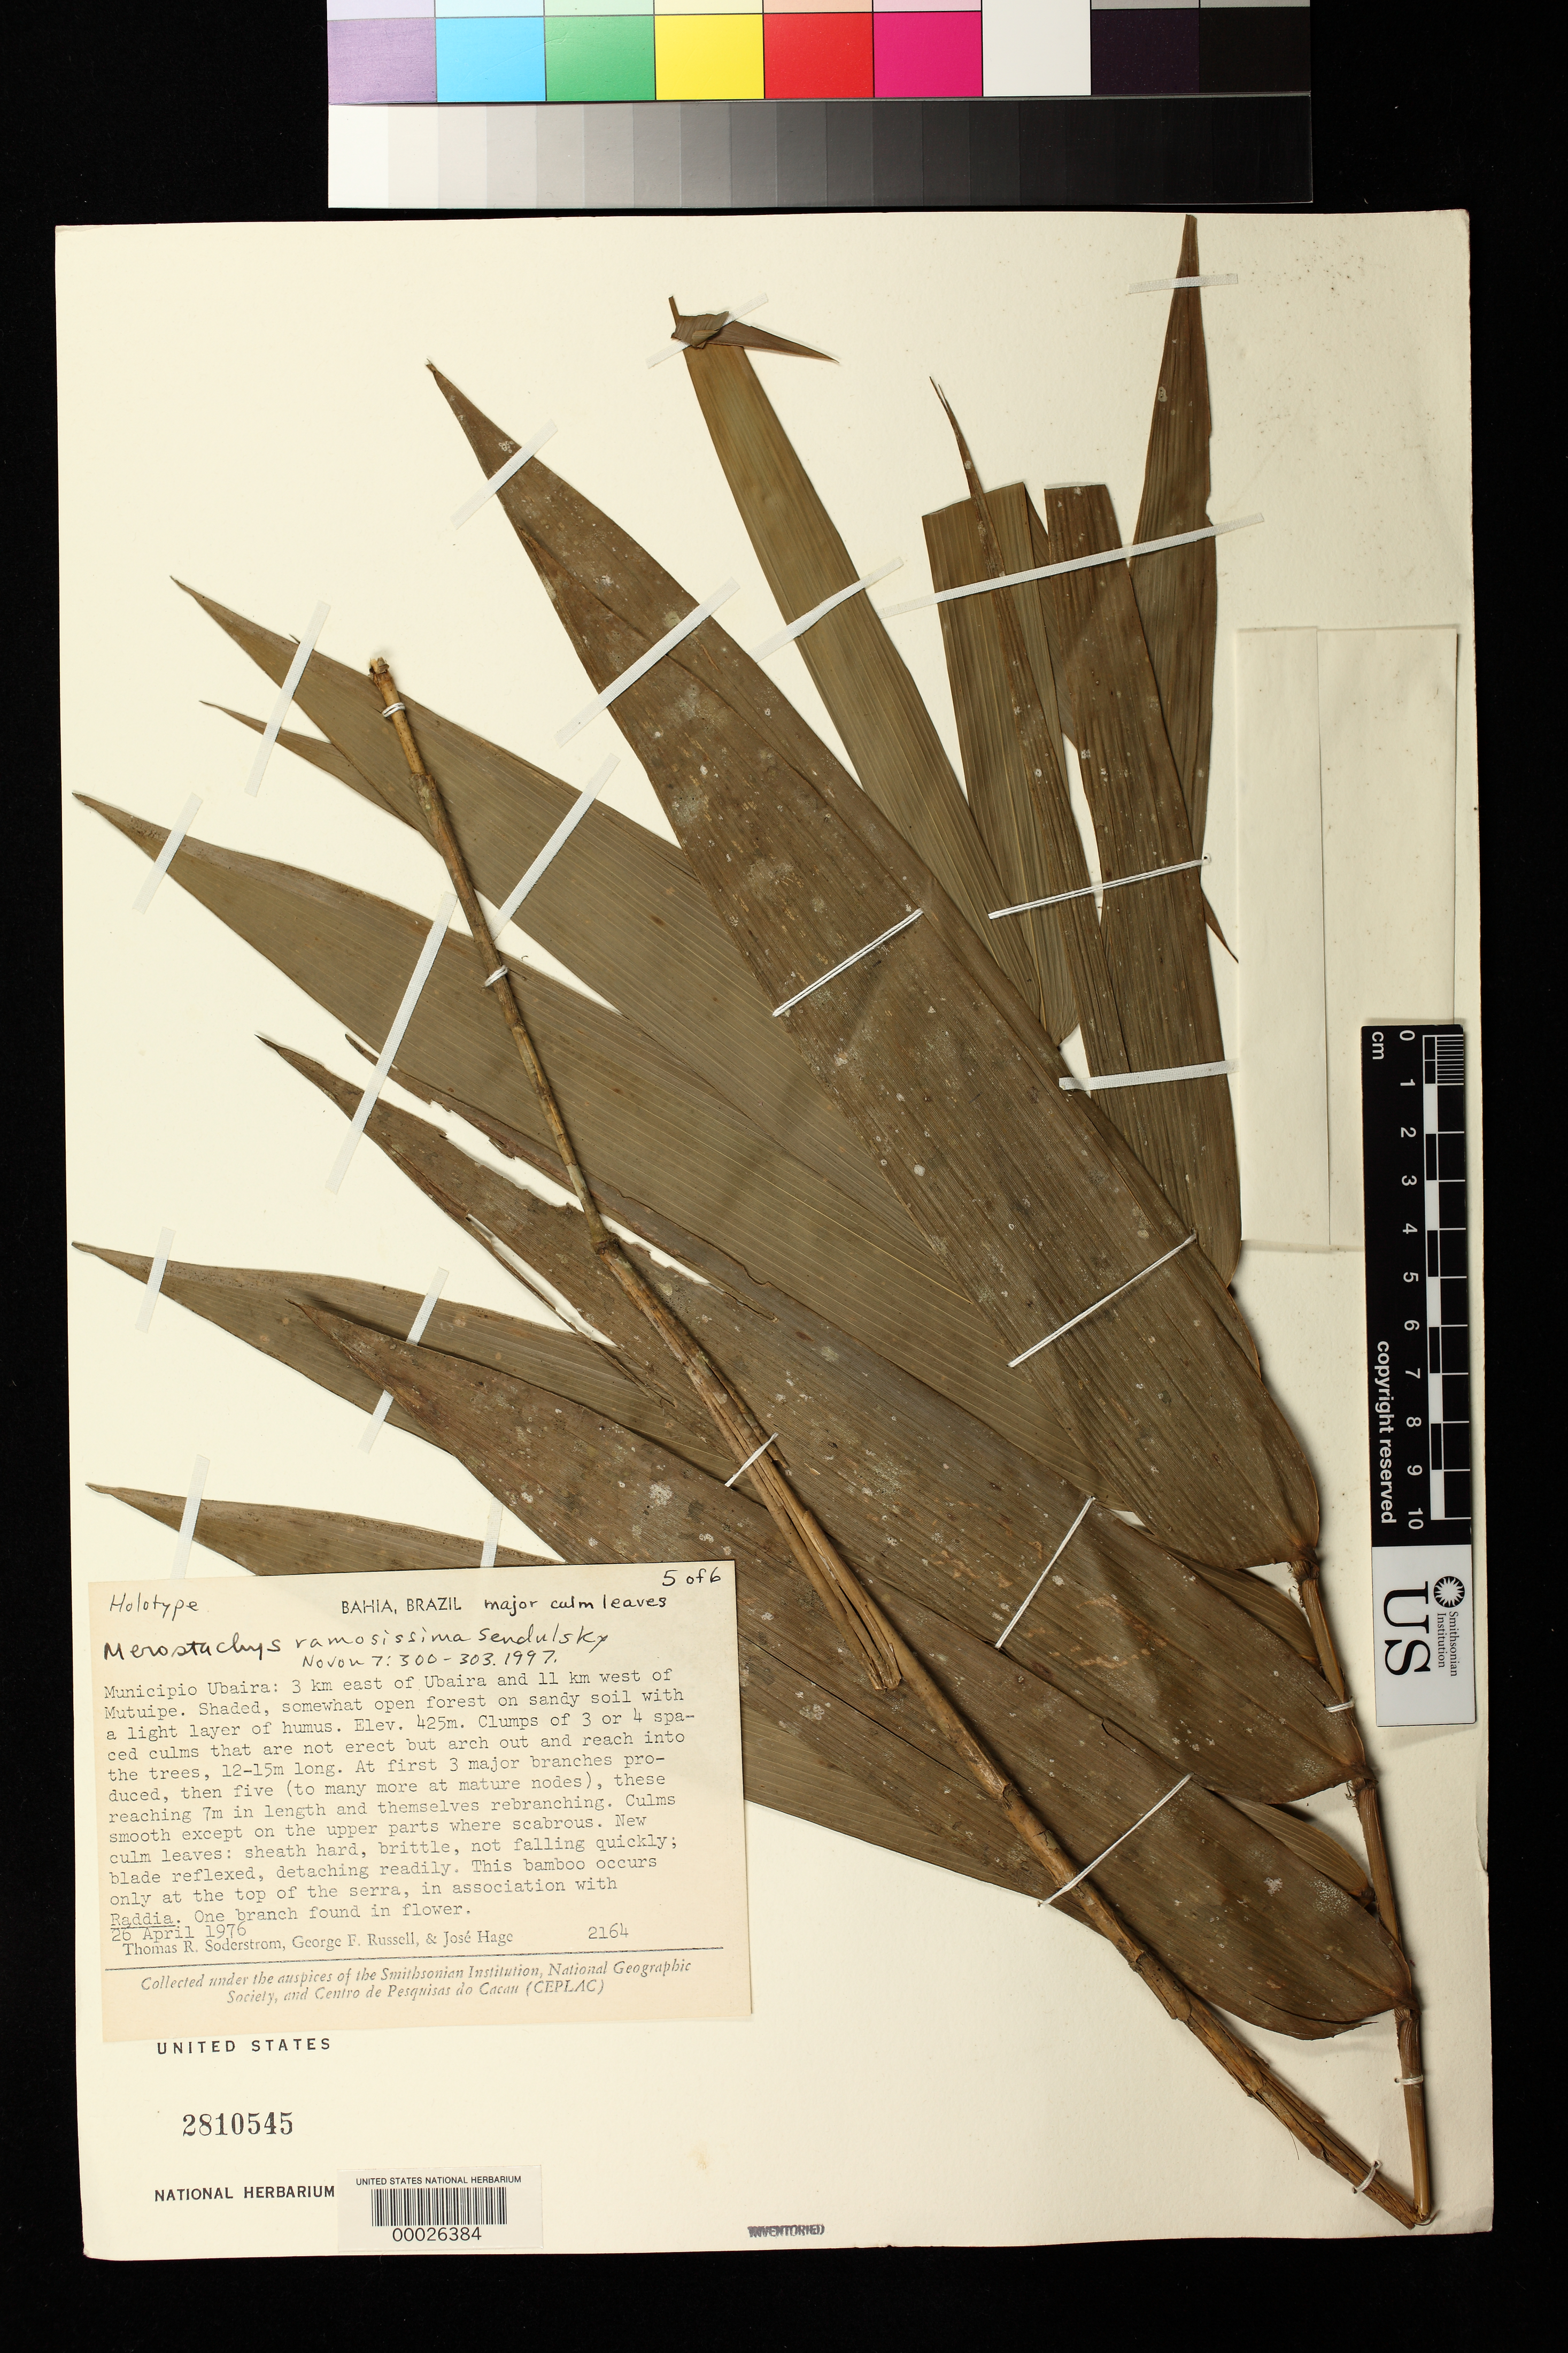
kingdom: Plantae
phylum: Tracheophyta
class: Liliopsida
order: Poales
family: Poaceae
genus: Merostachys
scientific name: Merostachys ramosissima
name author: Send.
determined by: Sendulsky, T.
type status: Holotype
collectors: T. R. Soderstrom, G. Russell & J. Hage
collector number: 2164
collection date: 1976-04-26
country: Brazil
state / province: Bahia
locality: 3 km east of Ubaira and 11 k west of Mutuipe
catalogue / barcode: US 2810545